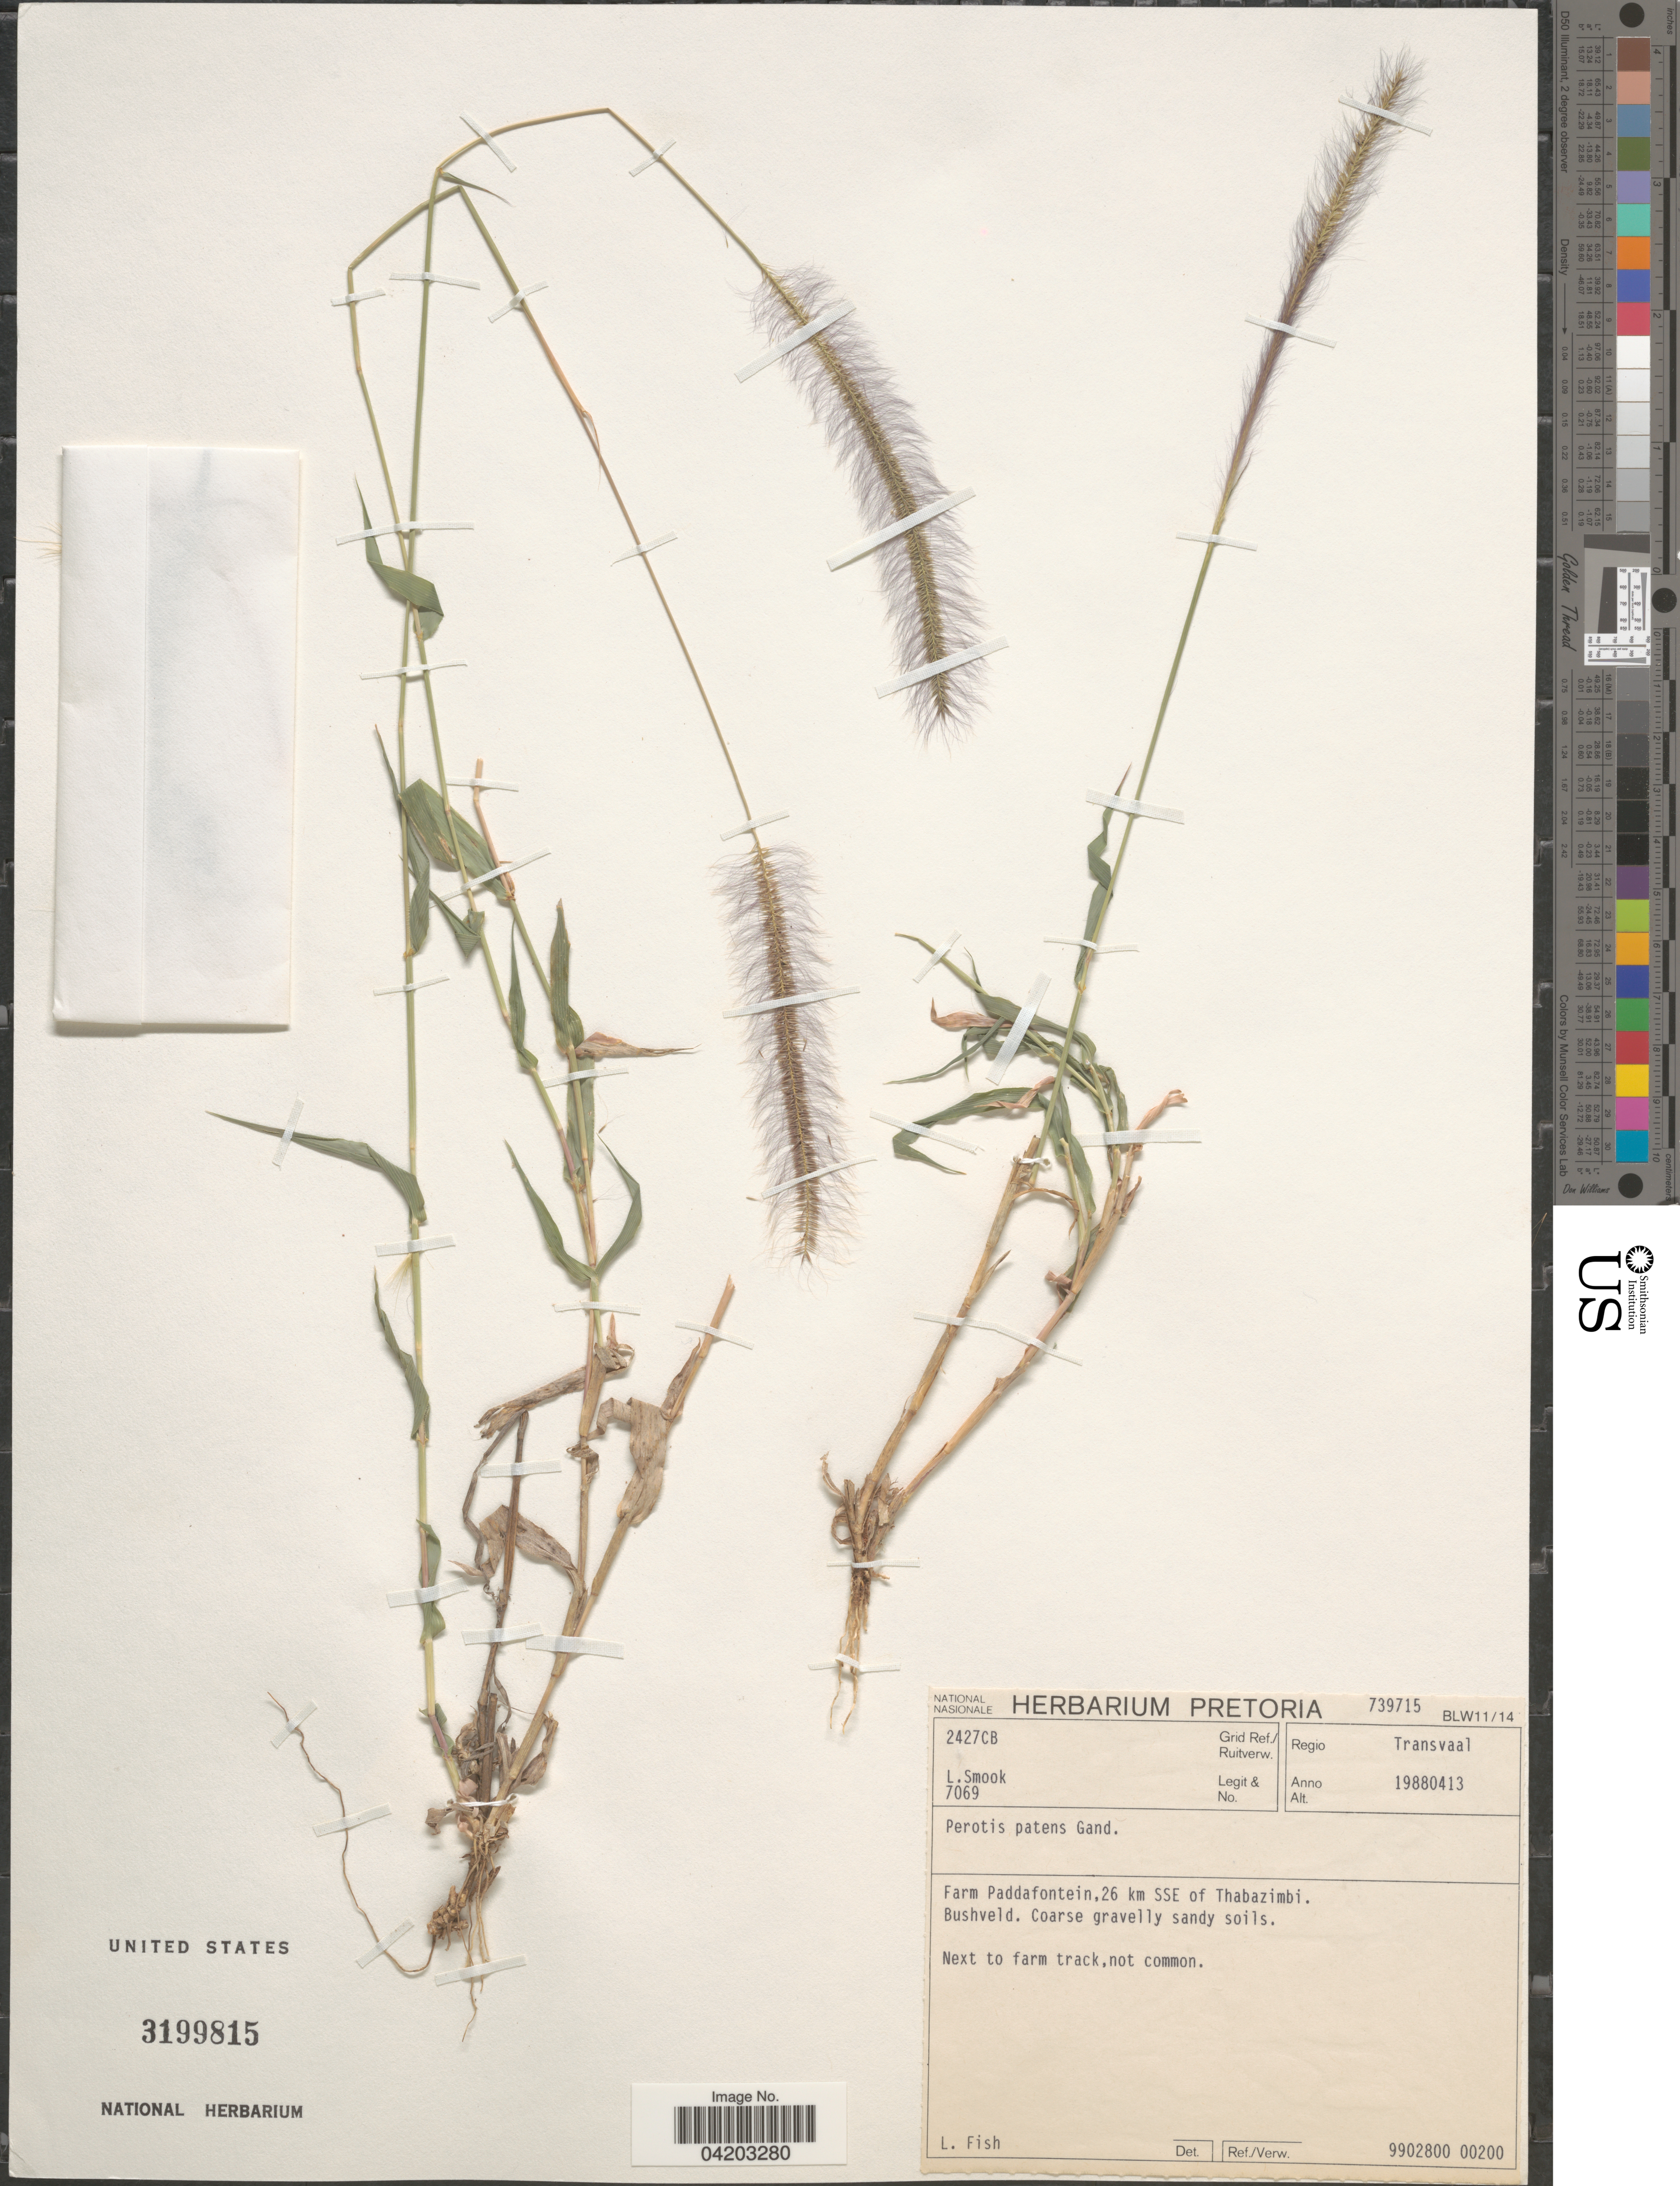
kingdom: Plantae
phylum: Tracheophyta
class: Liliopsida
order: Poales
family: Poaceae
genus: Perotis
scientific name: Perotis patens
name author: Gand.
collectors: L. Smook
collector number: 7069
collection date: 1988-04-13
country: South Africa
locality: Regio Transvaal. Farm Paddafontein, 26 km SSE of Thabazimbi.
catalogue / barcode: US 3199815